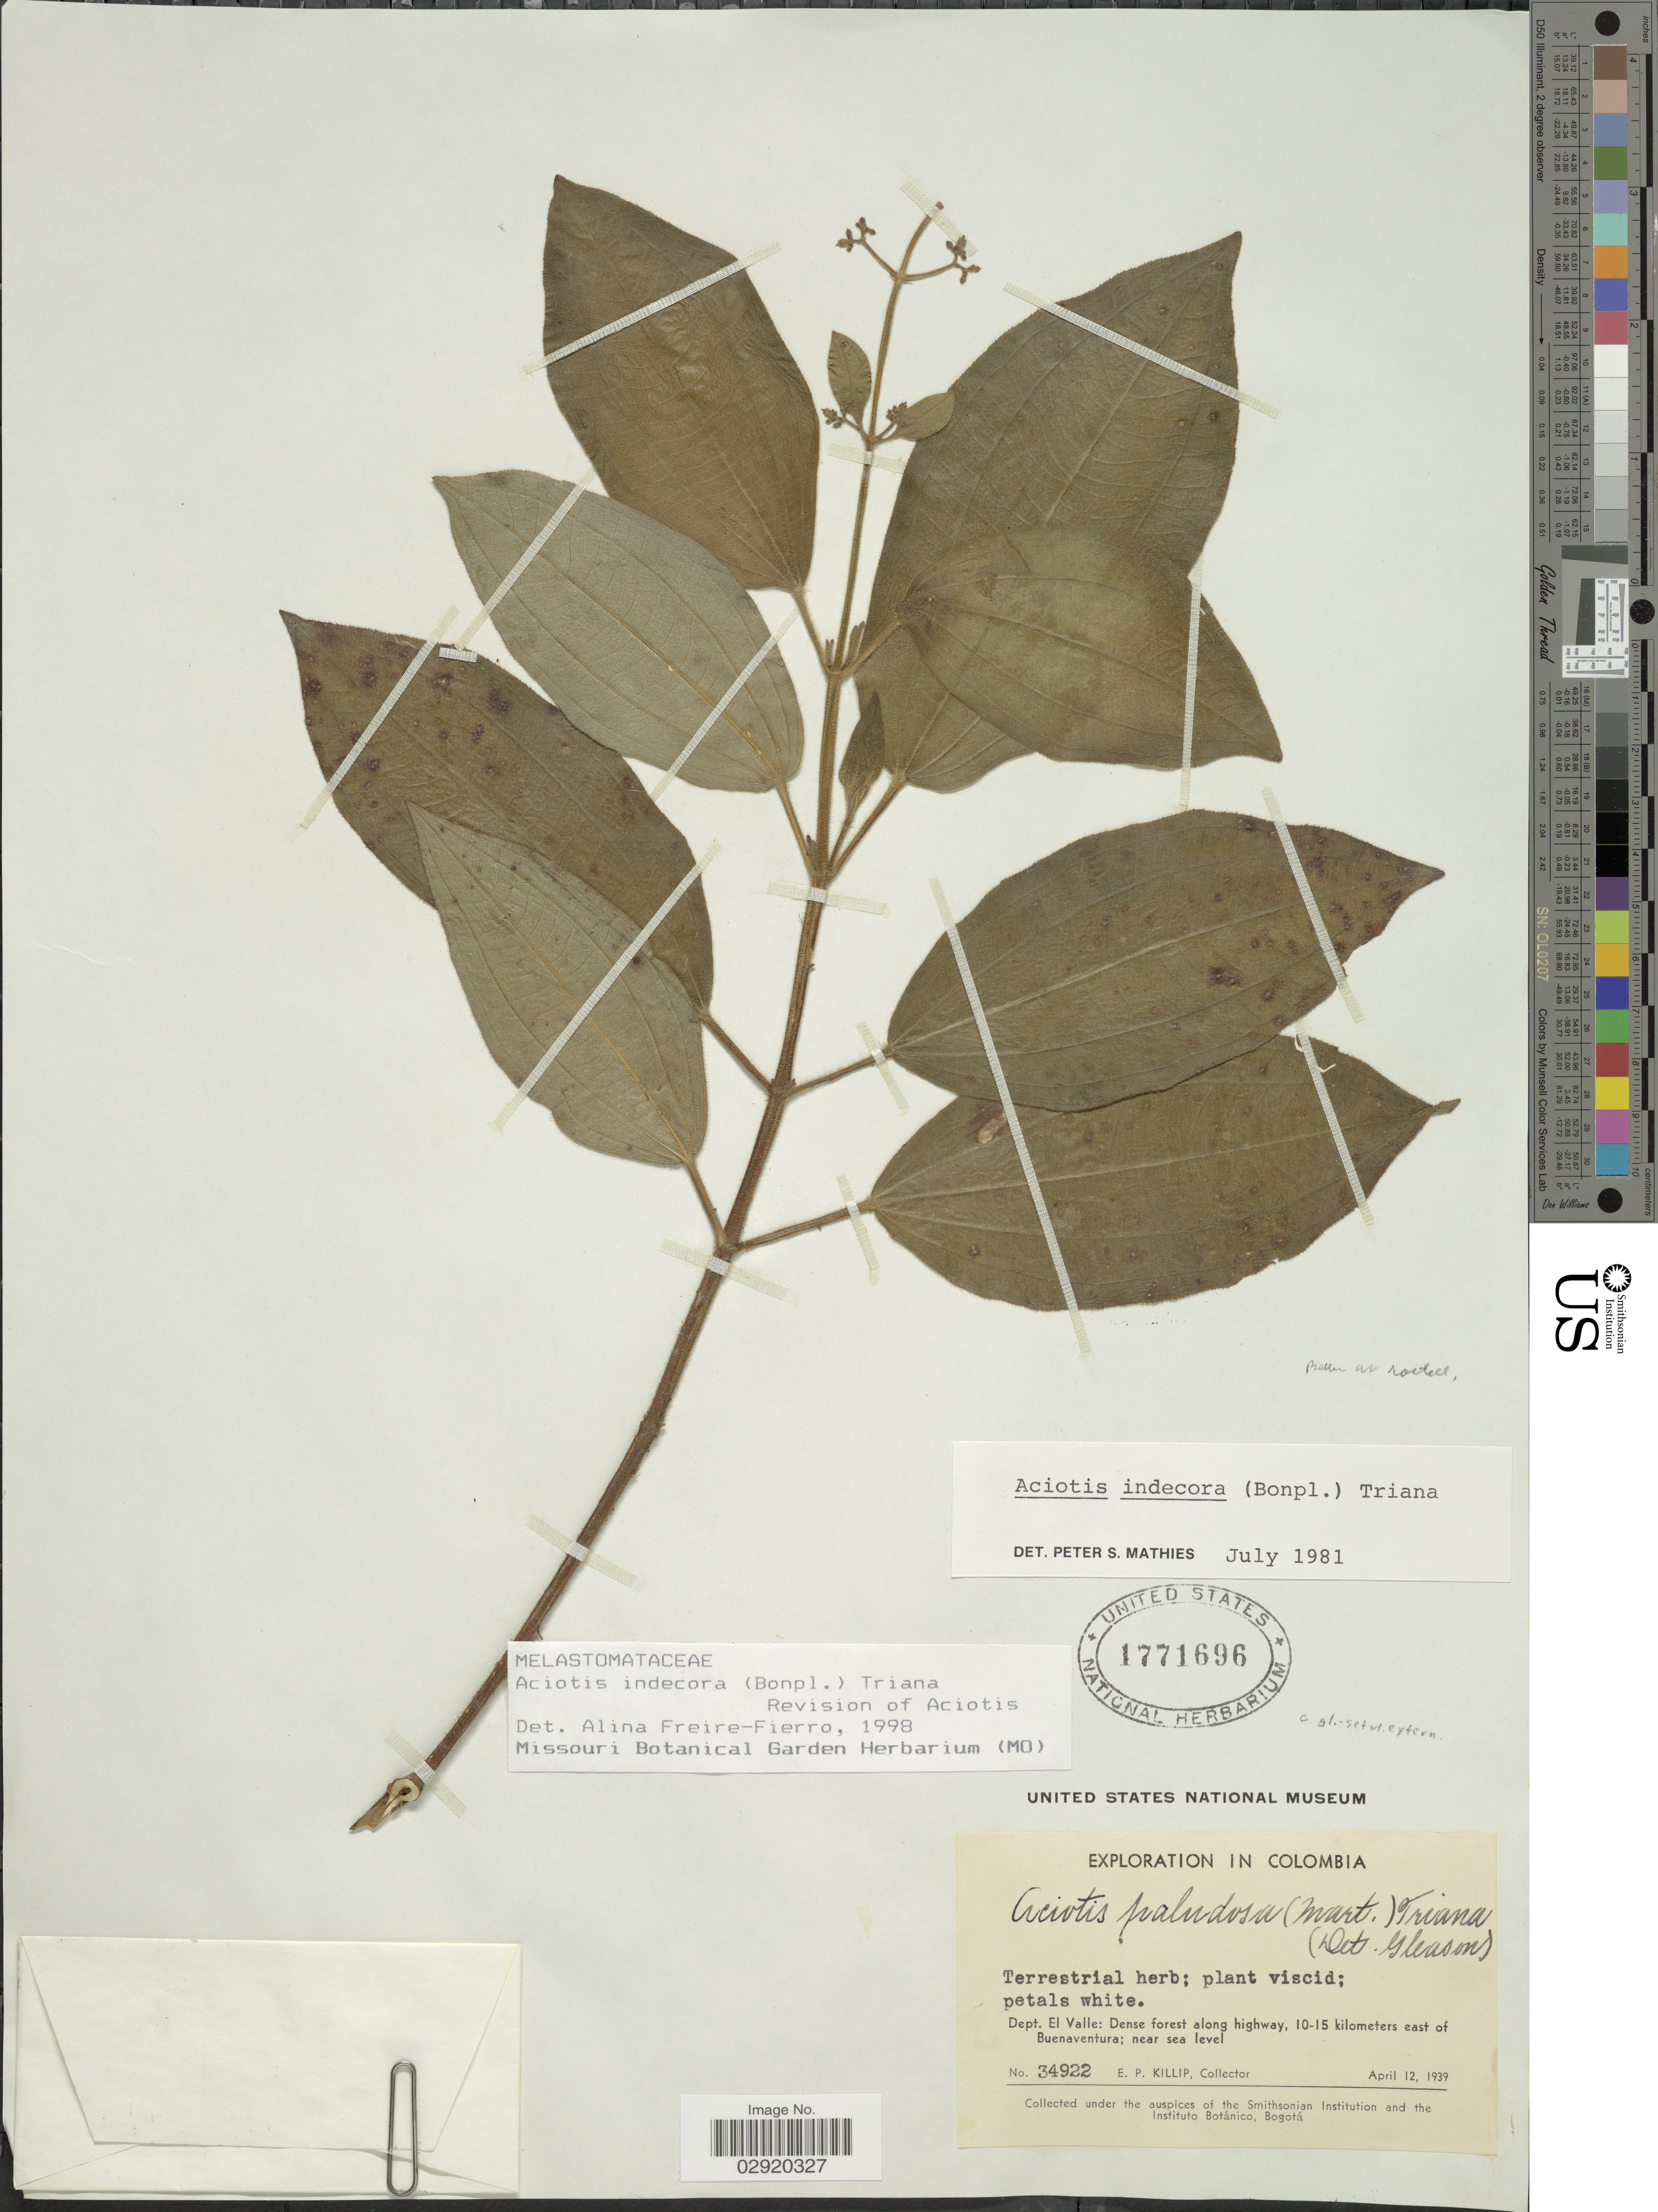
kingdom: Plantae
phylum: Tracheophyta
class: Magnoliopsida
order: Myrtales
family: Melastomataceae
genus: Aciotis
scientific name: Aciotis indecora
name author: (Bonpl.) Triana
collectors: E. P. Killip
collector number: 34922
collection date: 1939-04-12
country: Colombia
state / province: Valle del Cauca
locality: Dept. El Valle: Dense forest along highway, 10-15 kilometers east of Buenaventura.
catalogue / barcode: US 1771696